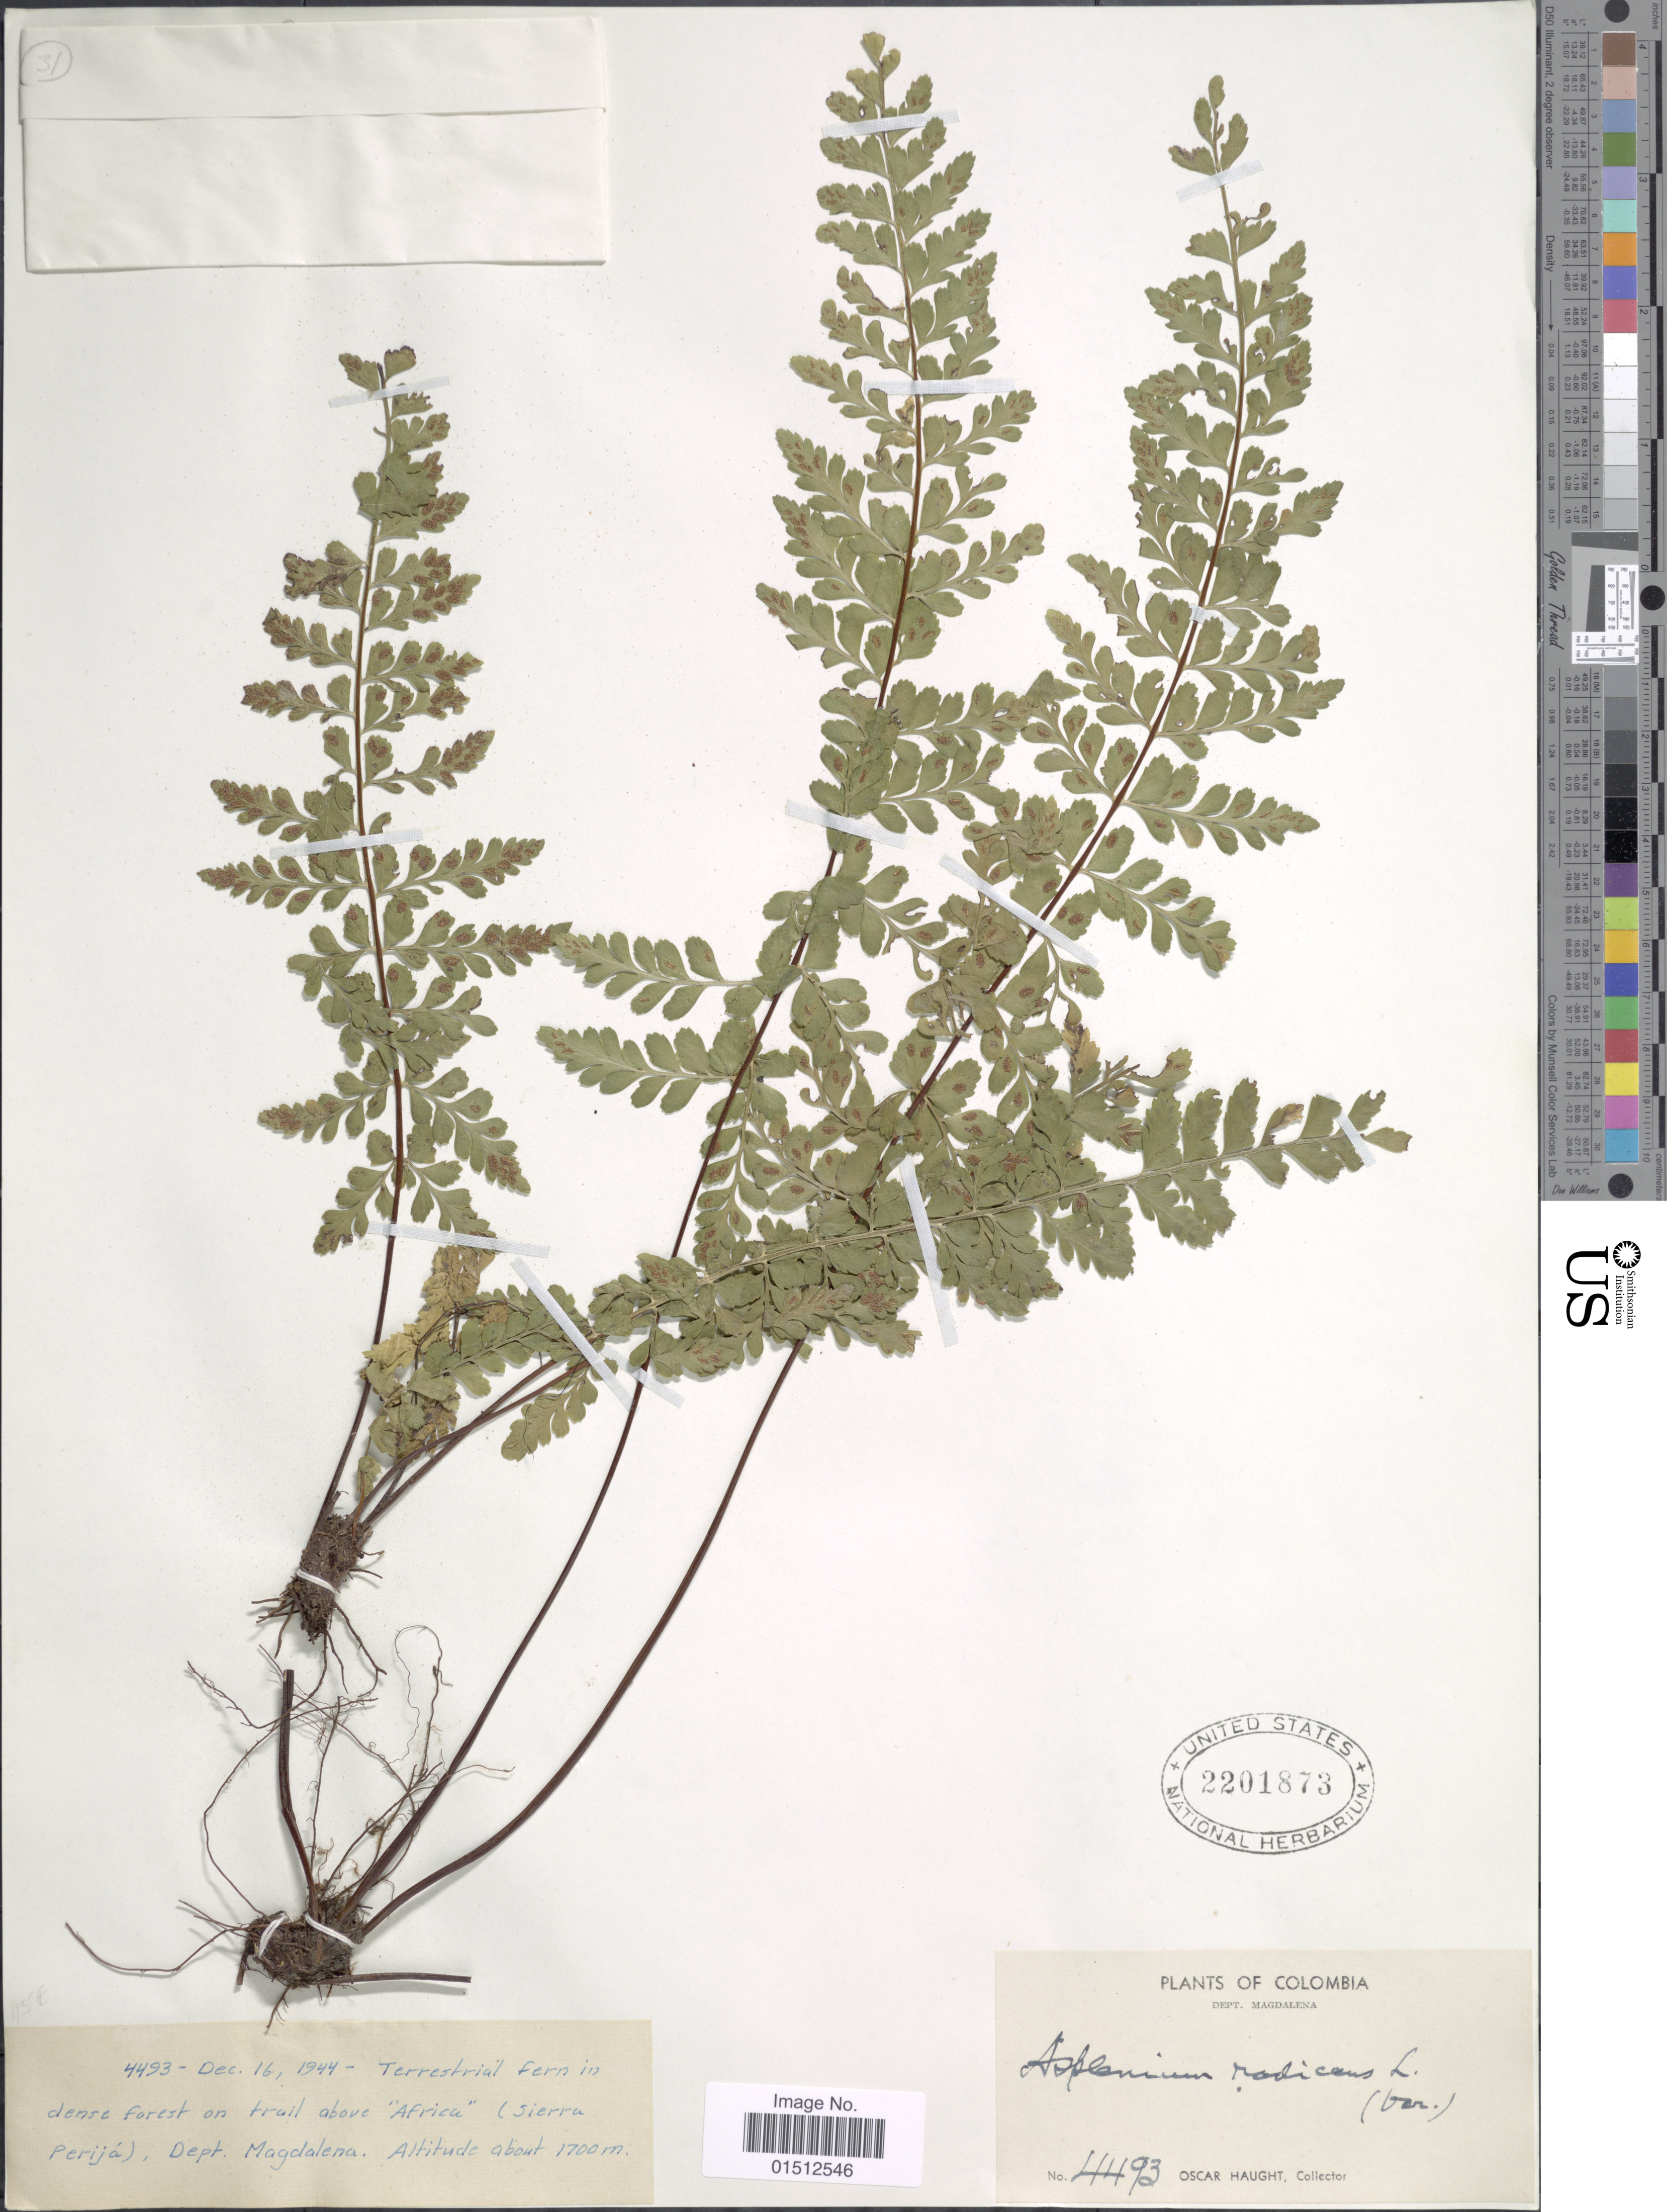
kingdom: Plantae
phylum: Tracheophyta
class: Polypodiopsida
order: Polypodiales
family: Aspleniaceae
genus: Asplenium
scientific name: Asplenium radicans var. partitum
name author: (Klotzsch) Hieron.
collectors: O. L. Haught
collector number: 4493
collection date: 1944-12-16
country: Colombia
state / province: Magdalena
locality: On trail above "Africa" (Sierra Perija), Dept. Magdalena.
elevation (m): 1700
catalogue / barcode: US 2201873